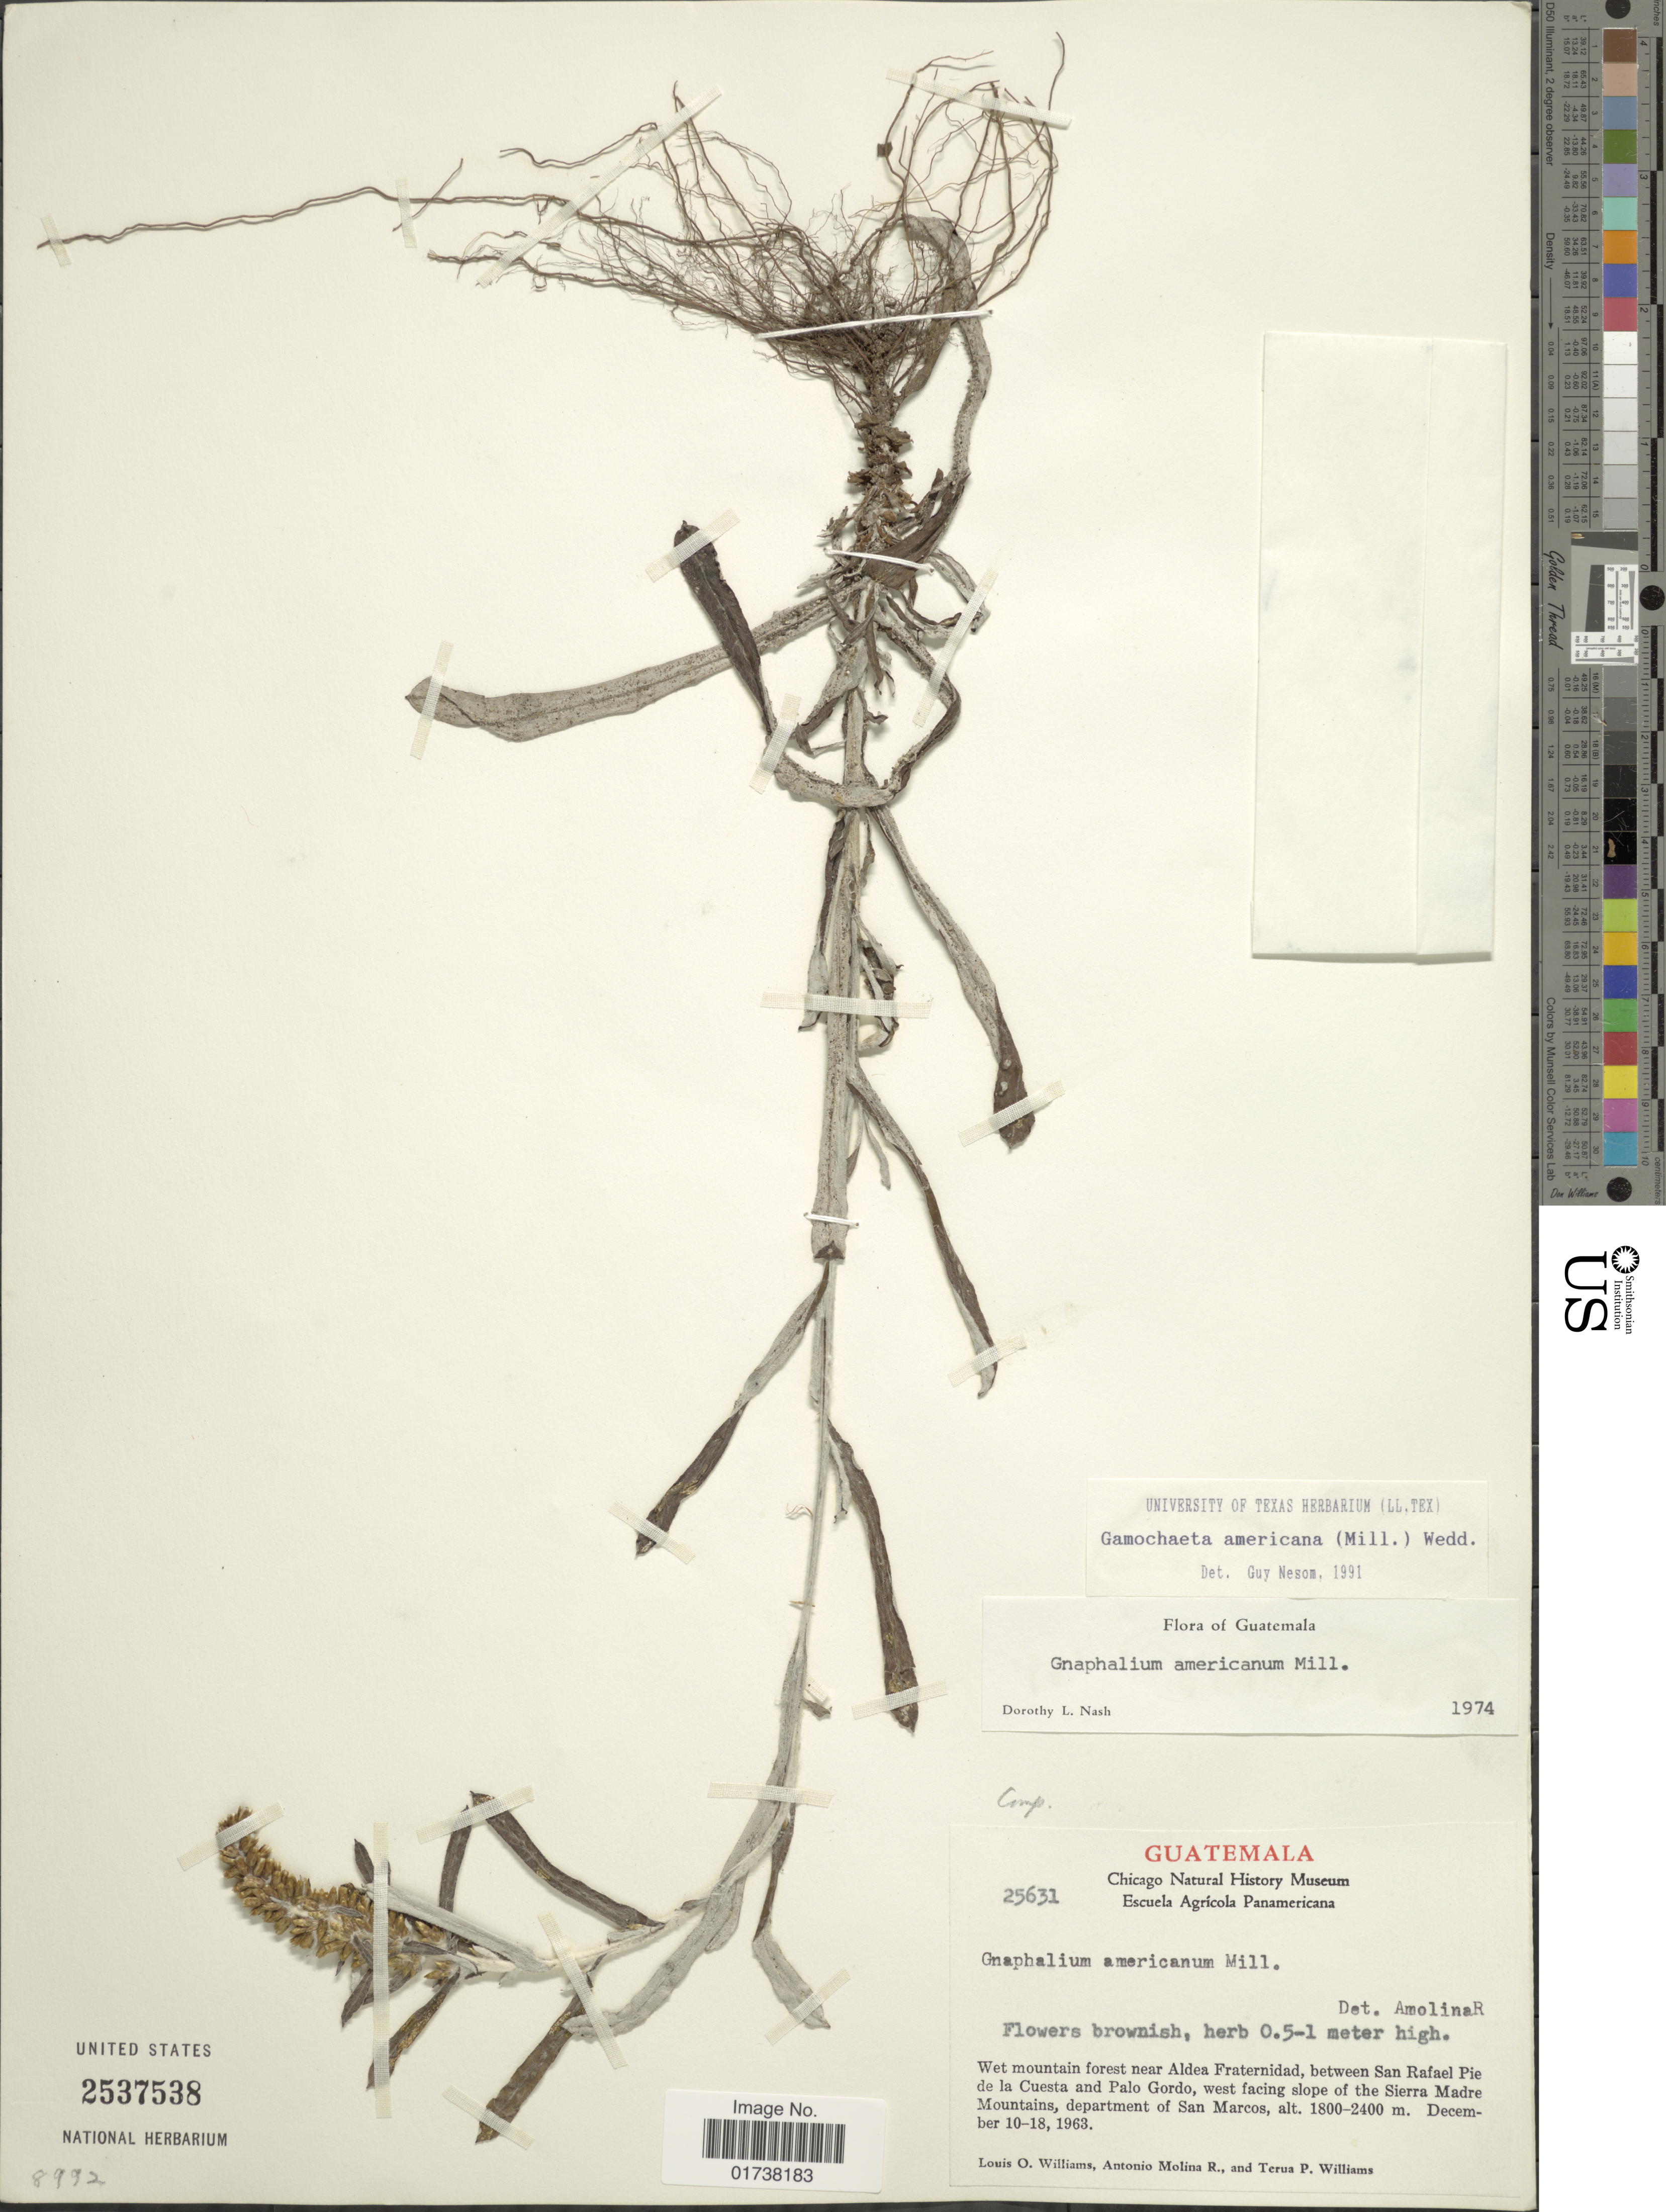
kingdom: Plantae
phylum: Tracheophyta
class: Magnoliopsida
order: Asterales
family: Asteraceae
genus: Gamochaeta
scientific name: Gamochaeta americana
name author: (Mill.) Wedd.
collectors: L. O. Williams, A. Molina R. & T. P. Williams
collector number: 25631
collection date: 1963-12-10/1963-12-18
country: Guatemala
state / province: San Marcos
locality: Wet Mountain forest near Alea Fraternidad, between San Rafael Pie de la Cuesta and Palo Gordo, west facing slope of the sierra Madre Mountains, department of San Marcos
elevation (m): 1800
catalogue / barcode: US 2537538